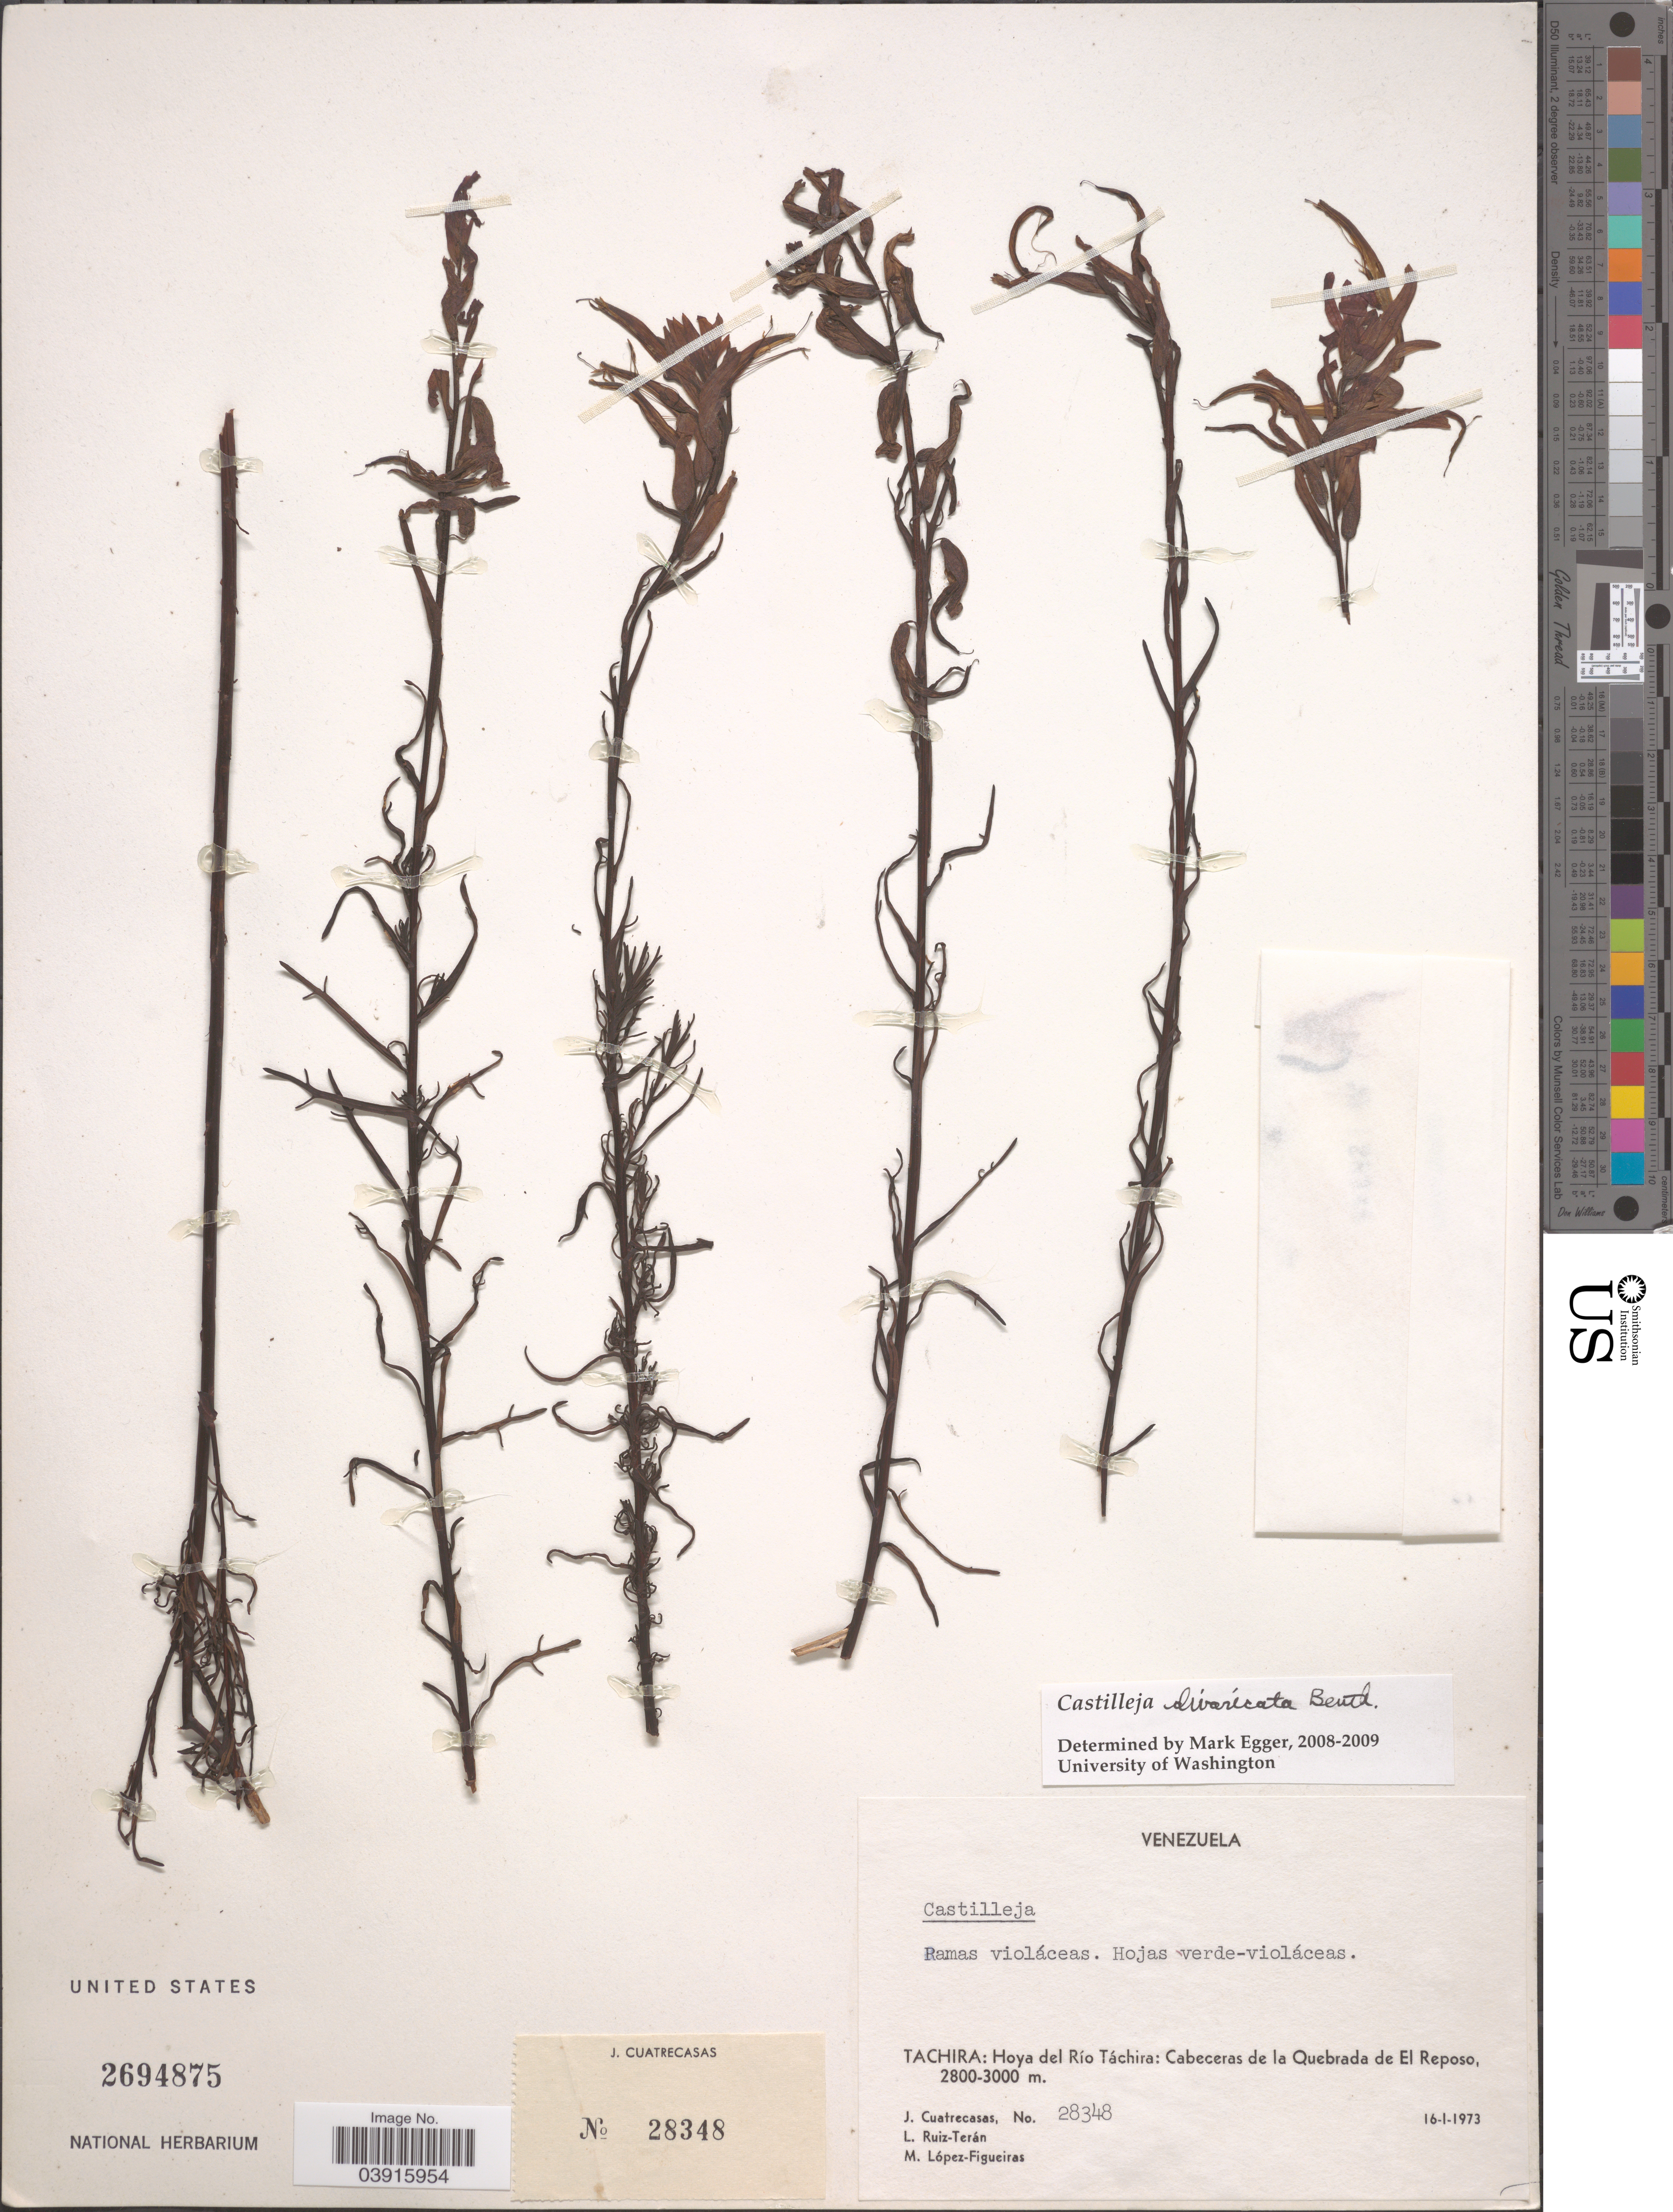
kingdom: Plantae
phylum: Tracheophyta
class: Magnoliopsida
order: Lamiales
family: Orobanchaceae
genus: Castilleja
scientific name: Castilleja divaricata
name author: Benth.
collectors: J. Cuatrecasas, L. E. Ruíz-Terán & M. López Figueiras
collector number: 28348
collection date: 1973-01-16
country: Venezuela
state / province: Tachira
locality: Hoya del Río Táchira: Cabeceras de la Quebrada de El Reposo.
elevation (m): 2800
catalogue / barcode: US 2694875